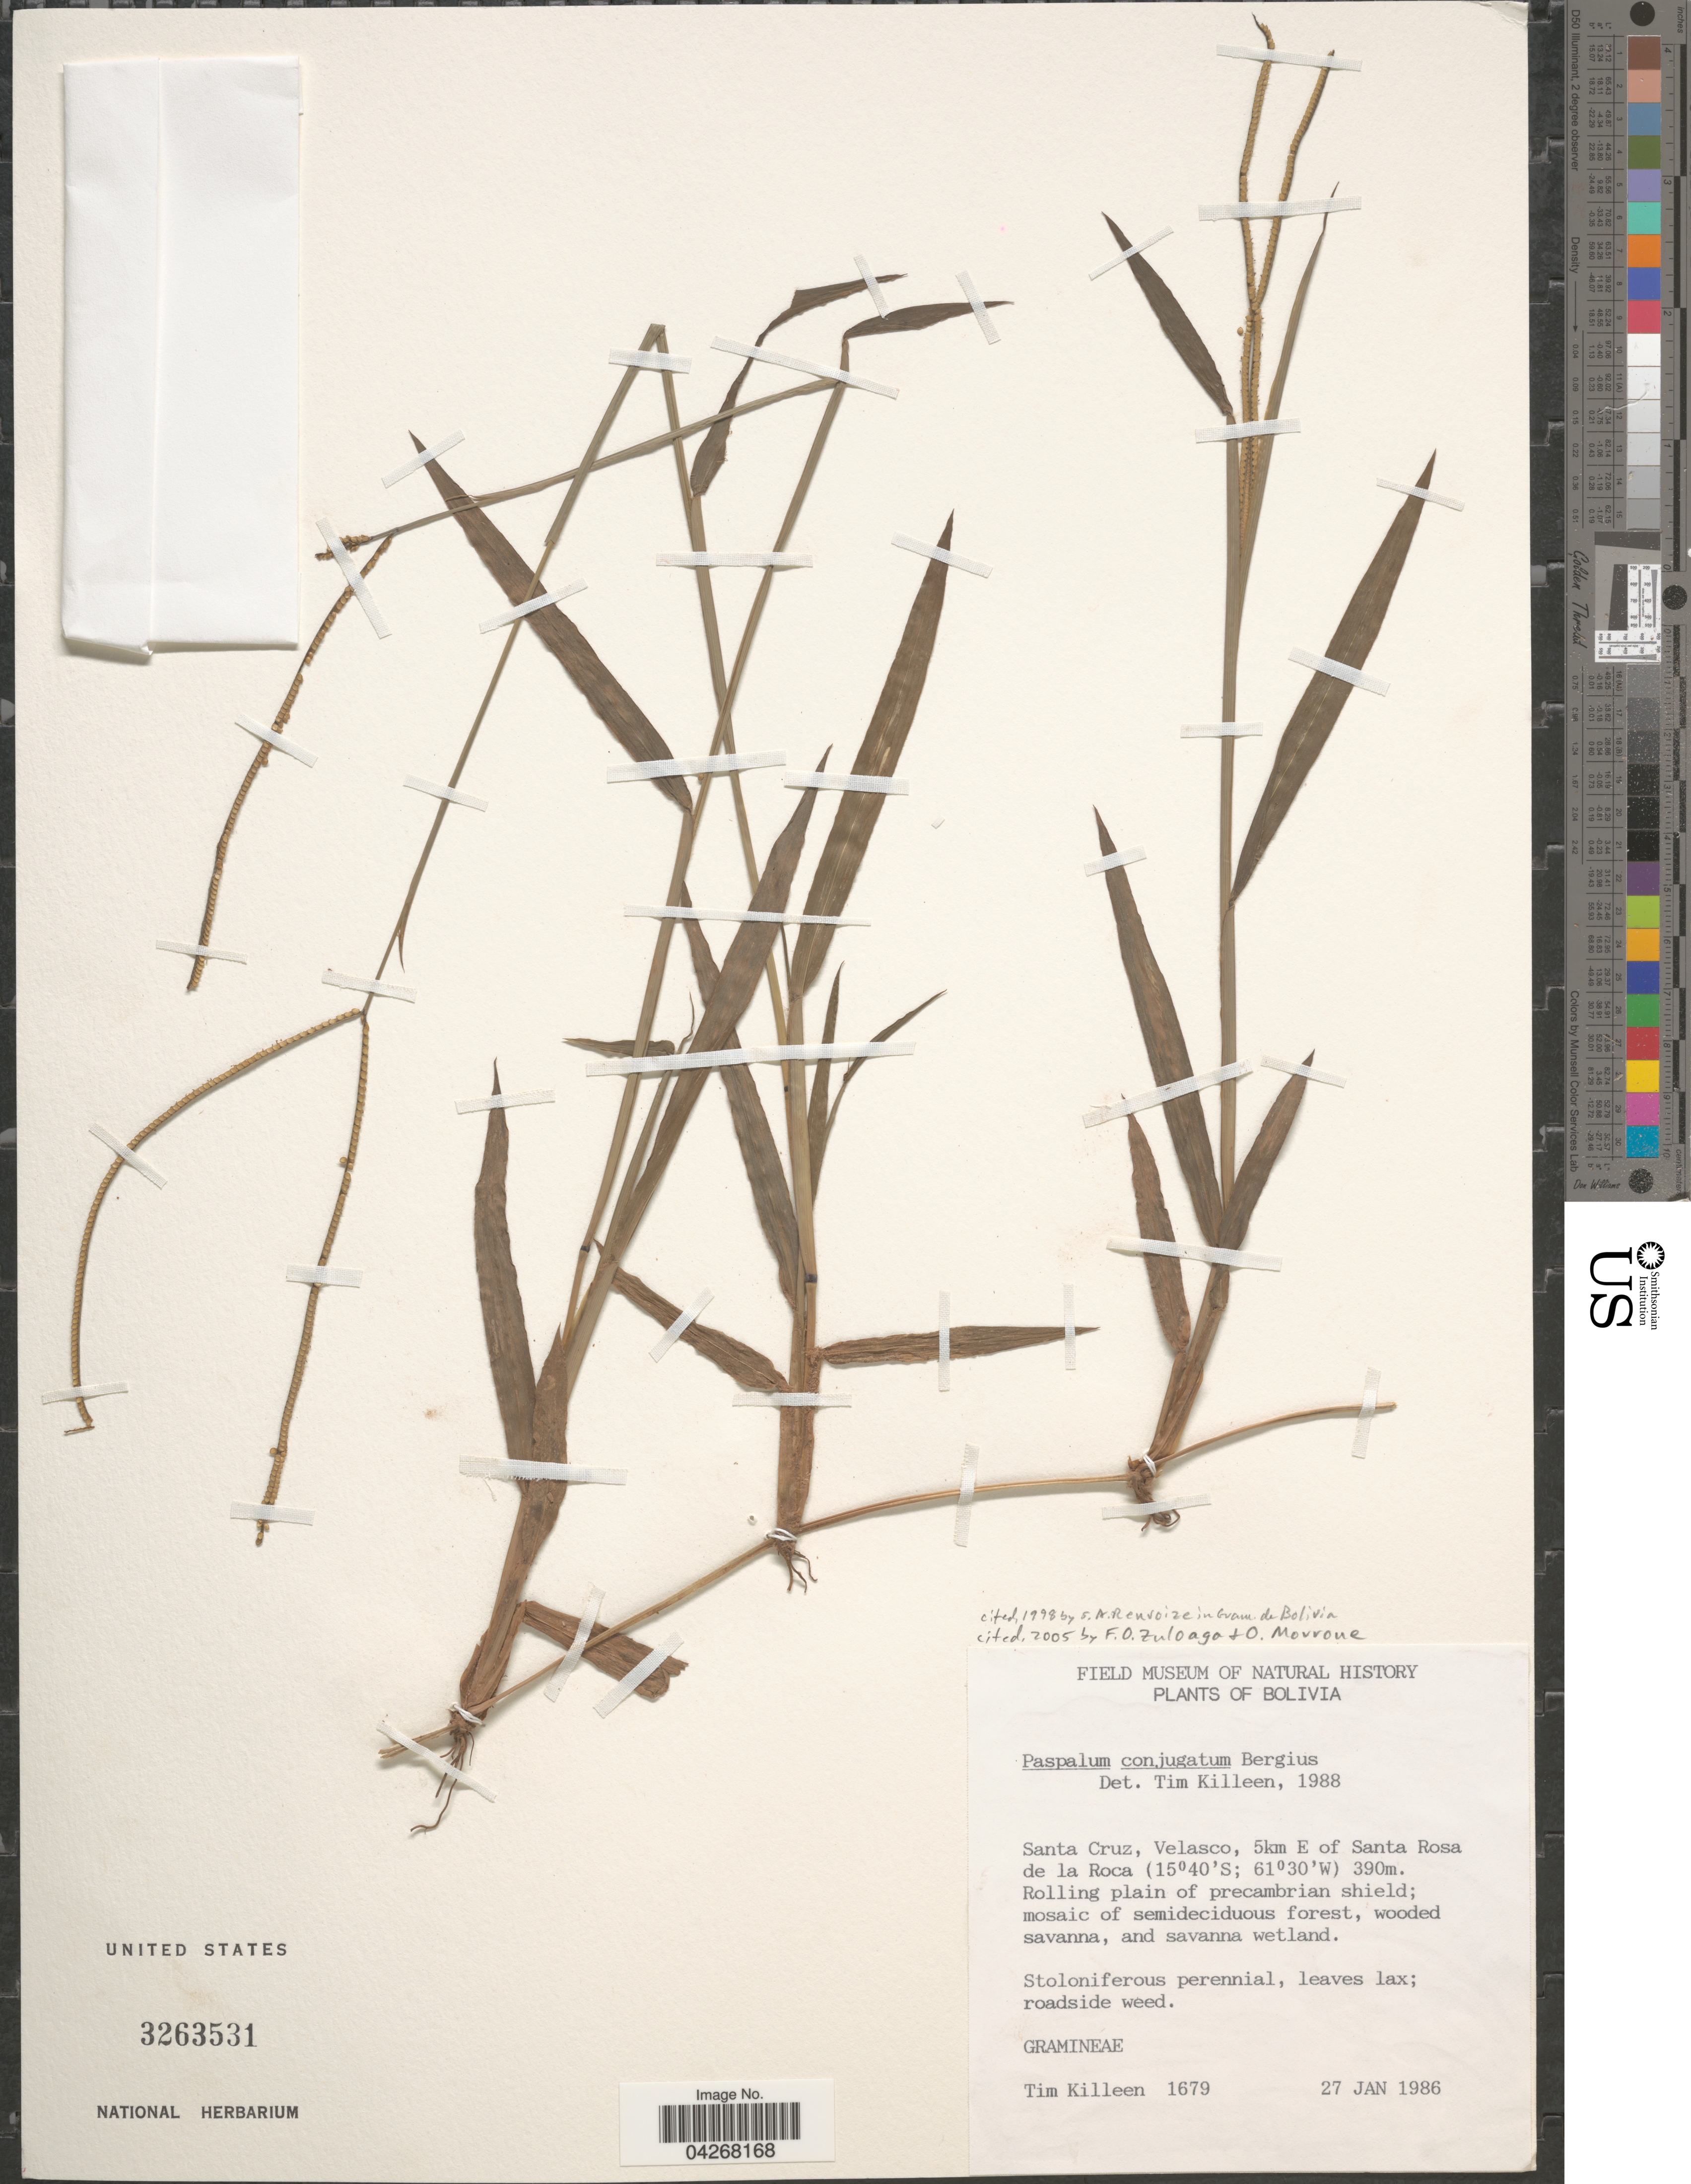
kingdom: Plantae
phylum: Tracheophyta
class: Liliopsida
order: Poales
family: Poaceae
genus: Paspalum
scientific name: Paspalum conjugatum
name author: P.J. Bergius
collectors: T. J. Killeen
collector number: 1679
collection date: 1986-01-27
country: Bolivia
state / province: Santa Cruz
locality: Velasco, 5km E of Santa Rosa de la Roca.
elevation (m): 390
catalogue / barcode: US 3263531